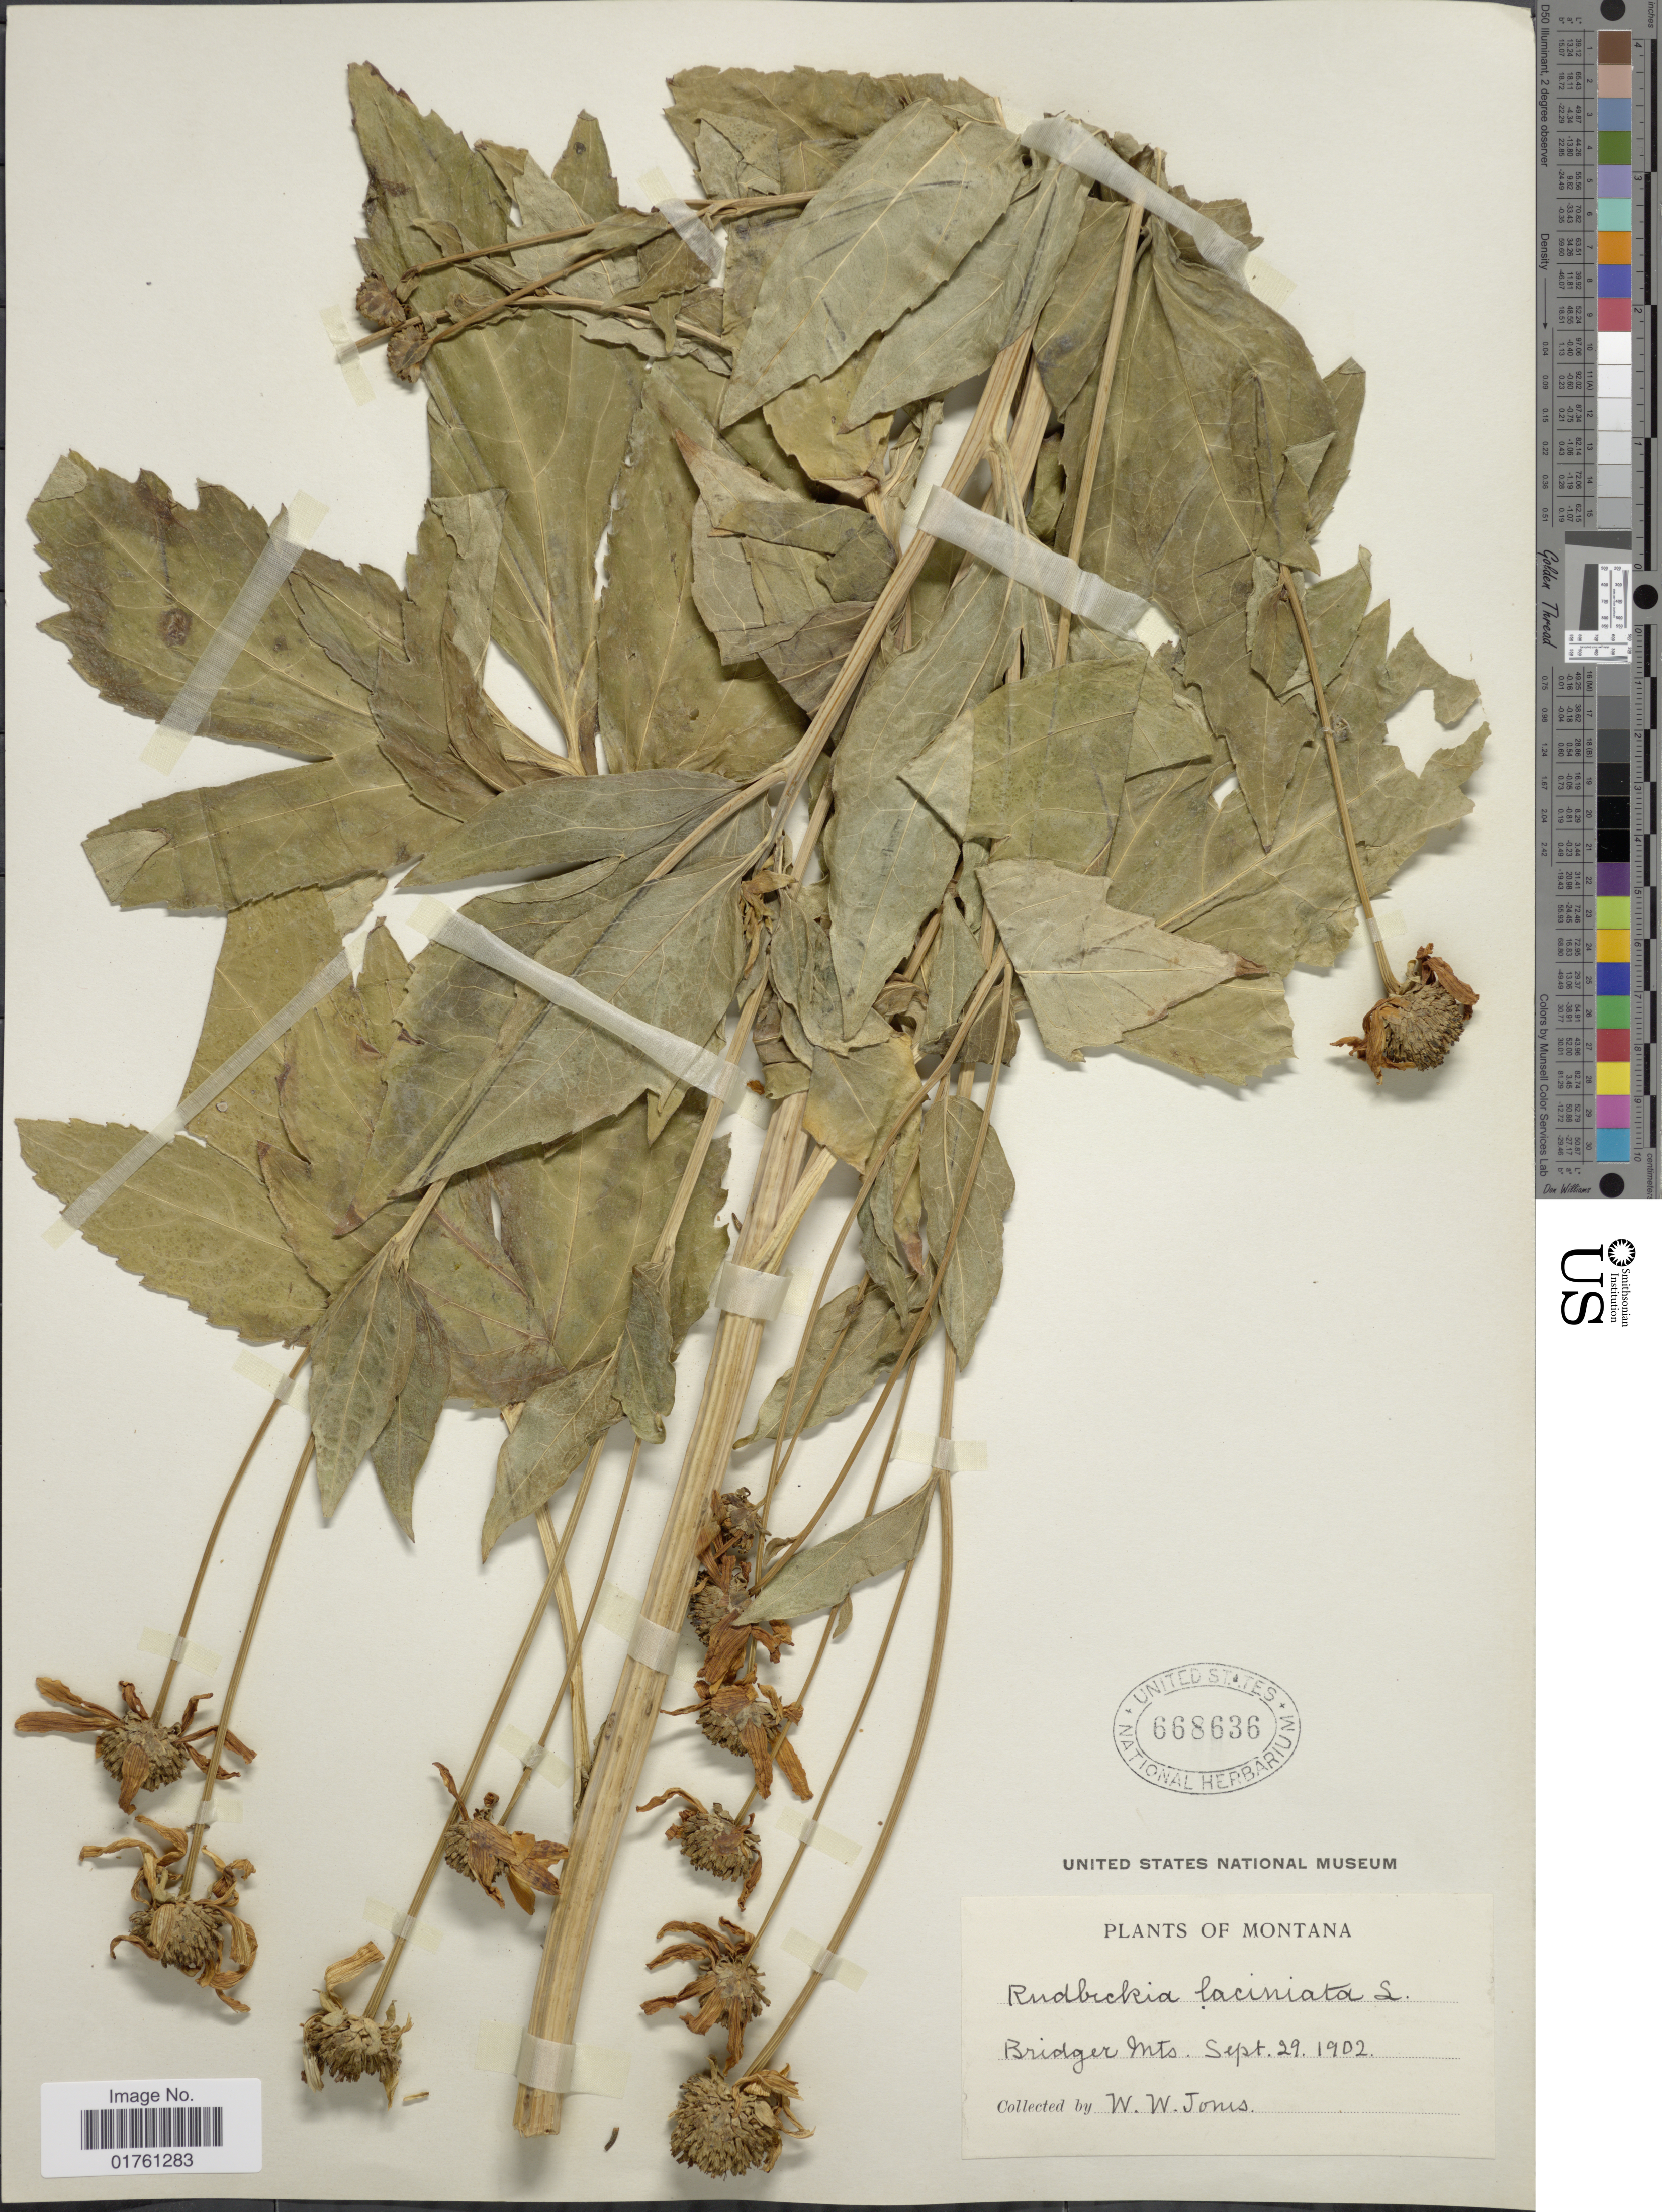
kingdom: Plantae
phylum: Tracheophyta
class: Magnoliopsida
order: Asterales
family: Asteraceae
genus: Rudbeckia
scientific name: Rudbeckia laciniata var. ampla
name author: (A. Nelson) Cronq.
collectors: W. W. Jones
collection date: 1902-09-29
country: United States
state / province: Montana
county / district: Gallatin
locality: Bridger Mts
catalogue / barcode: US 668636